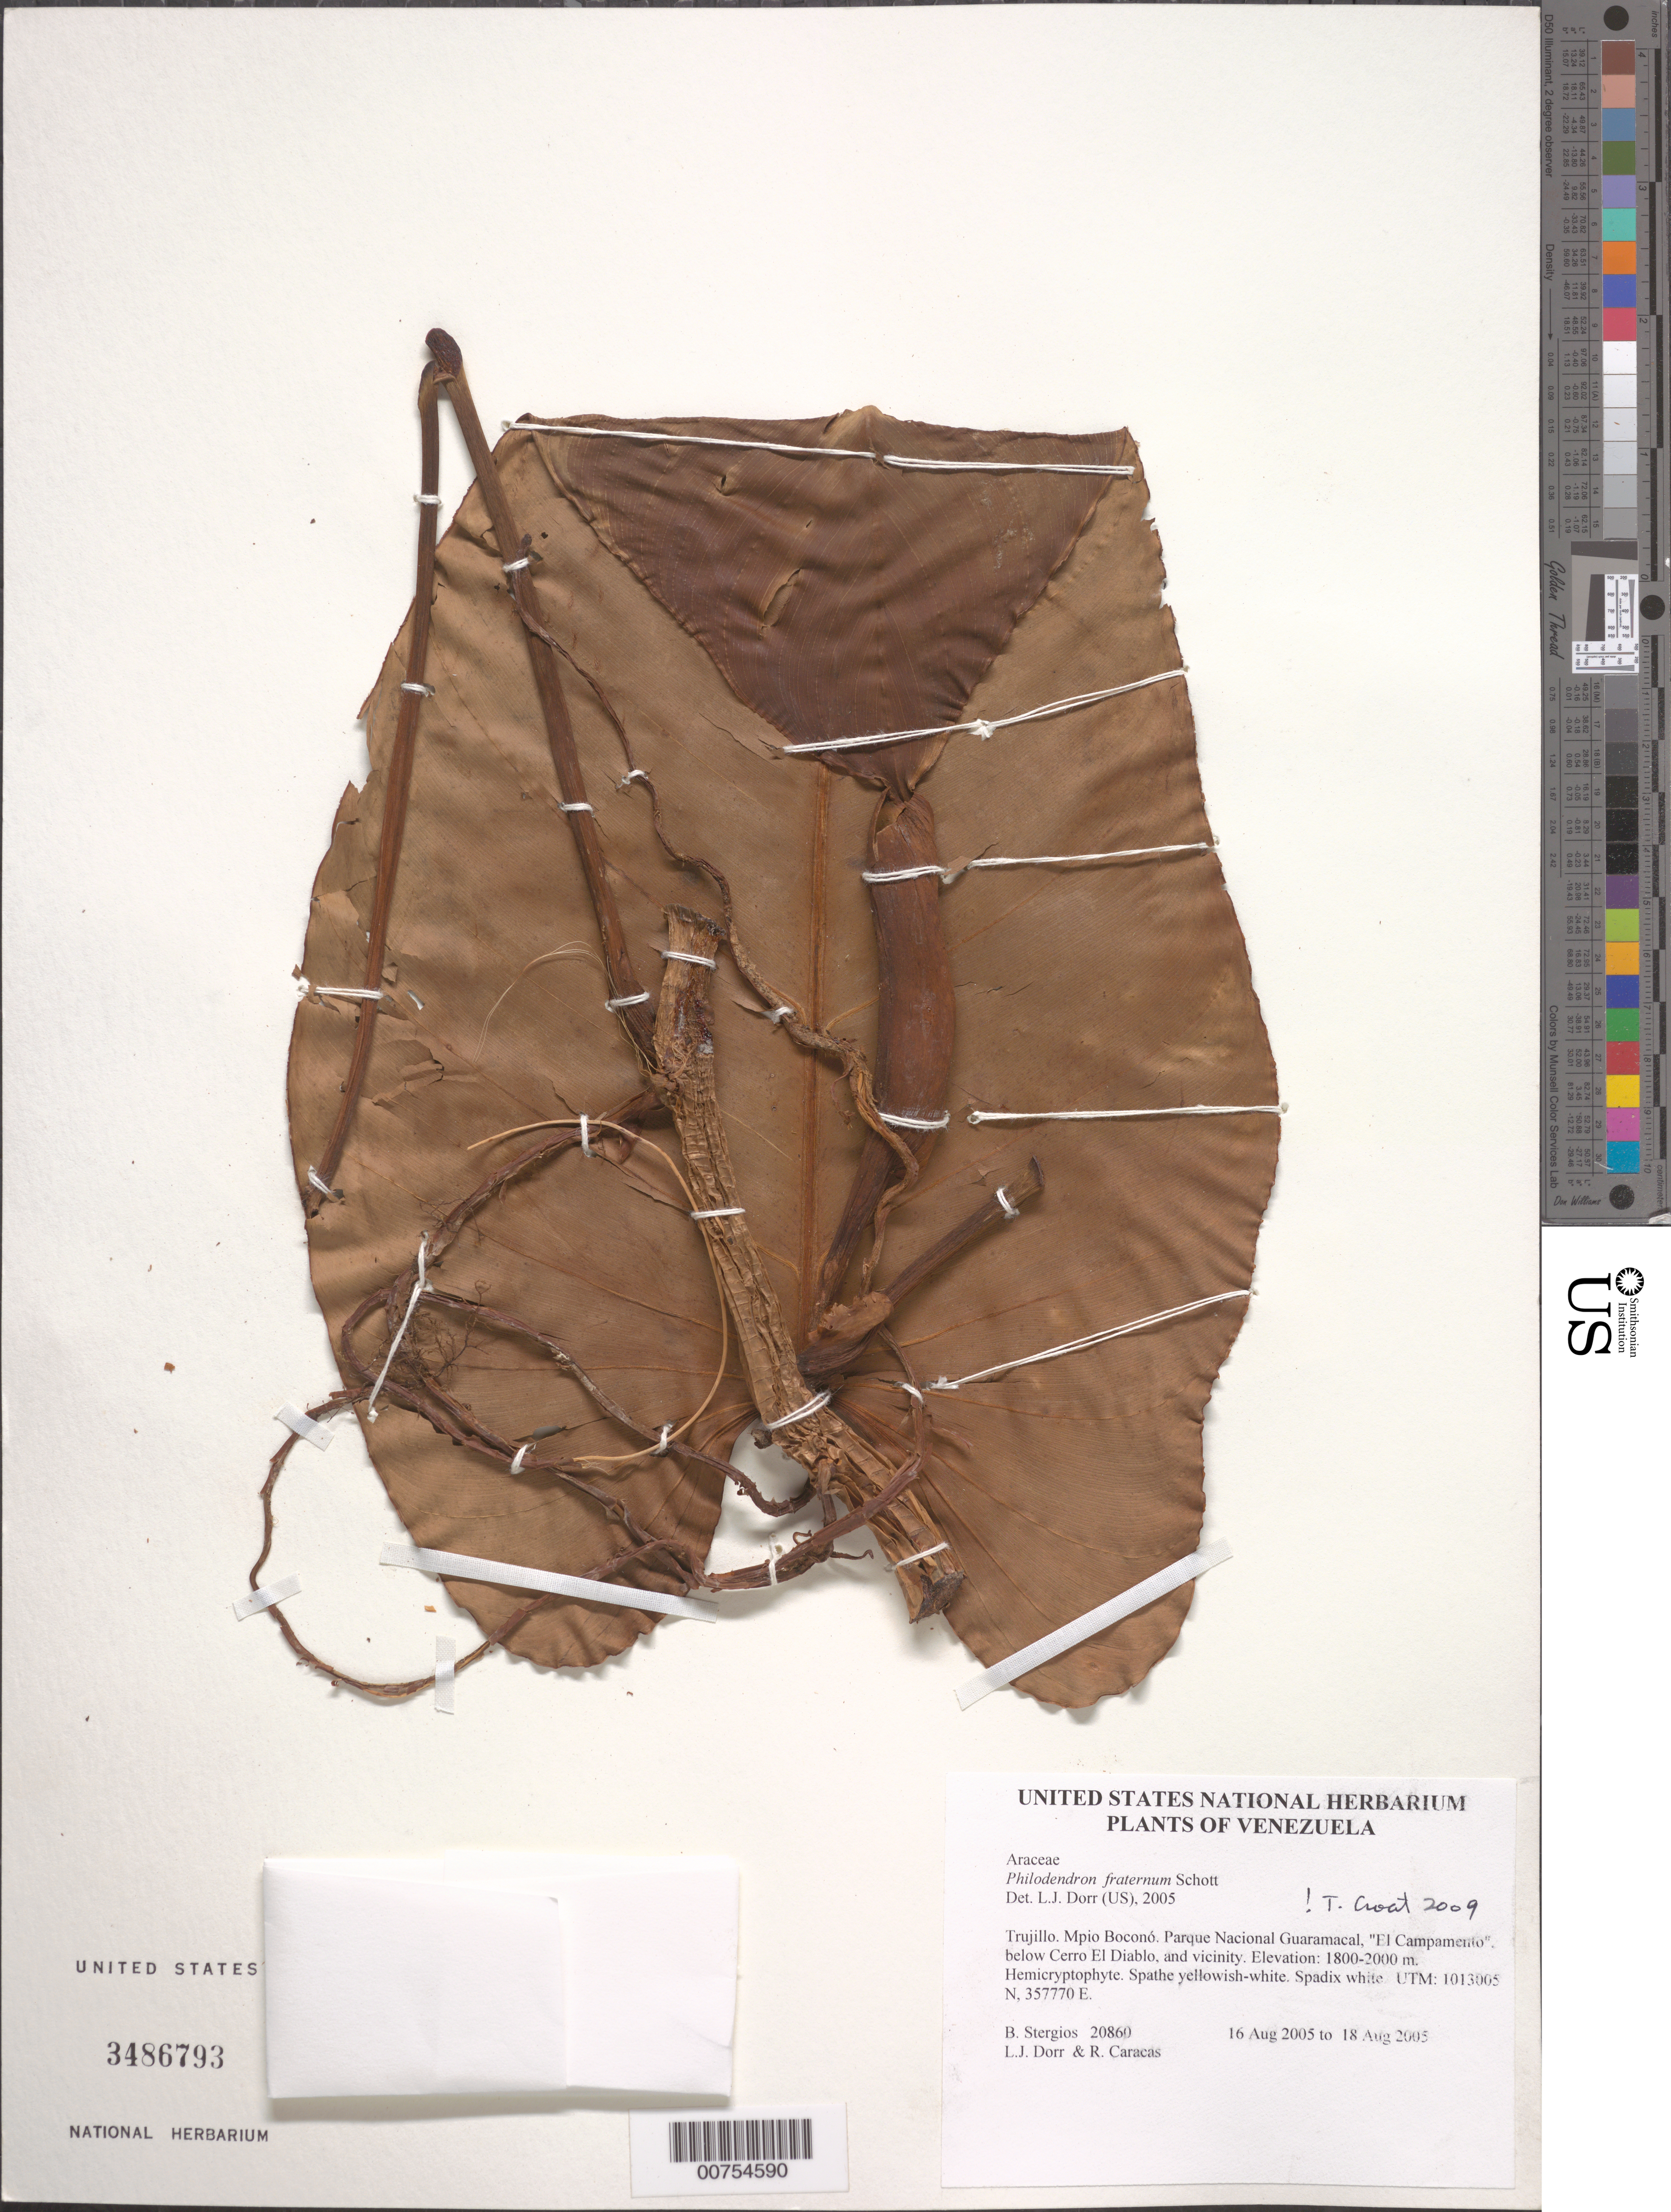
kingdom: Plantae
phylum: Tracheophyta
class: Liliopsida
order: Alismatales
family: Araceae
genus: Philodendron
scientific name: Philodendron fraternum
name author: Schott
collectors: B. G. Stergios, L. J. Dorr & R. Caracas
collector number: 20860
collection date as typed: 16 Aug 2005 to 18 Aug 2005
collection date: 2005-08-16/2005-08-18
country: Venezuela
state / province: Trujillo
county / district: Boconó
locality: Parque Nacional Guaramacal, "El Campamento", below Cerro El Diablo, and vicinity.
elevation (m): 1800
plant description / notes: MO, PORT, US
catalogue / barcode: US 3486793